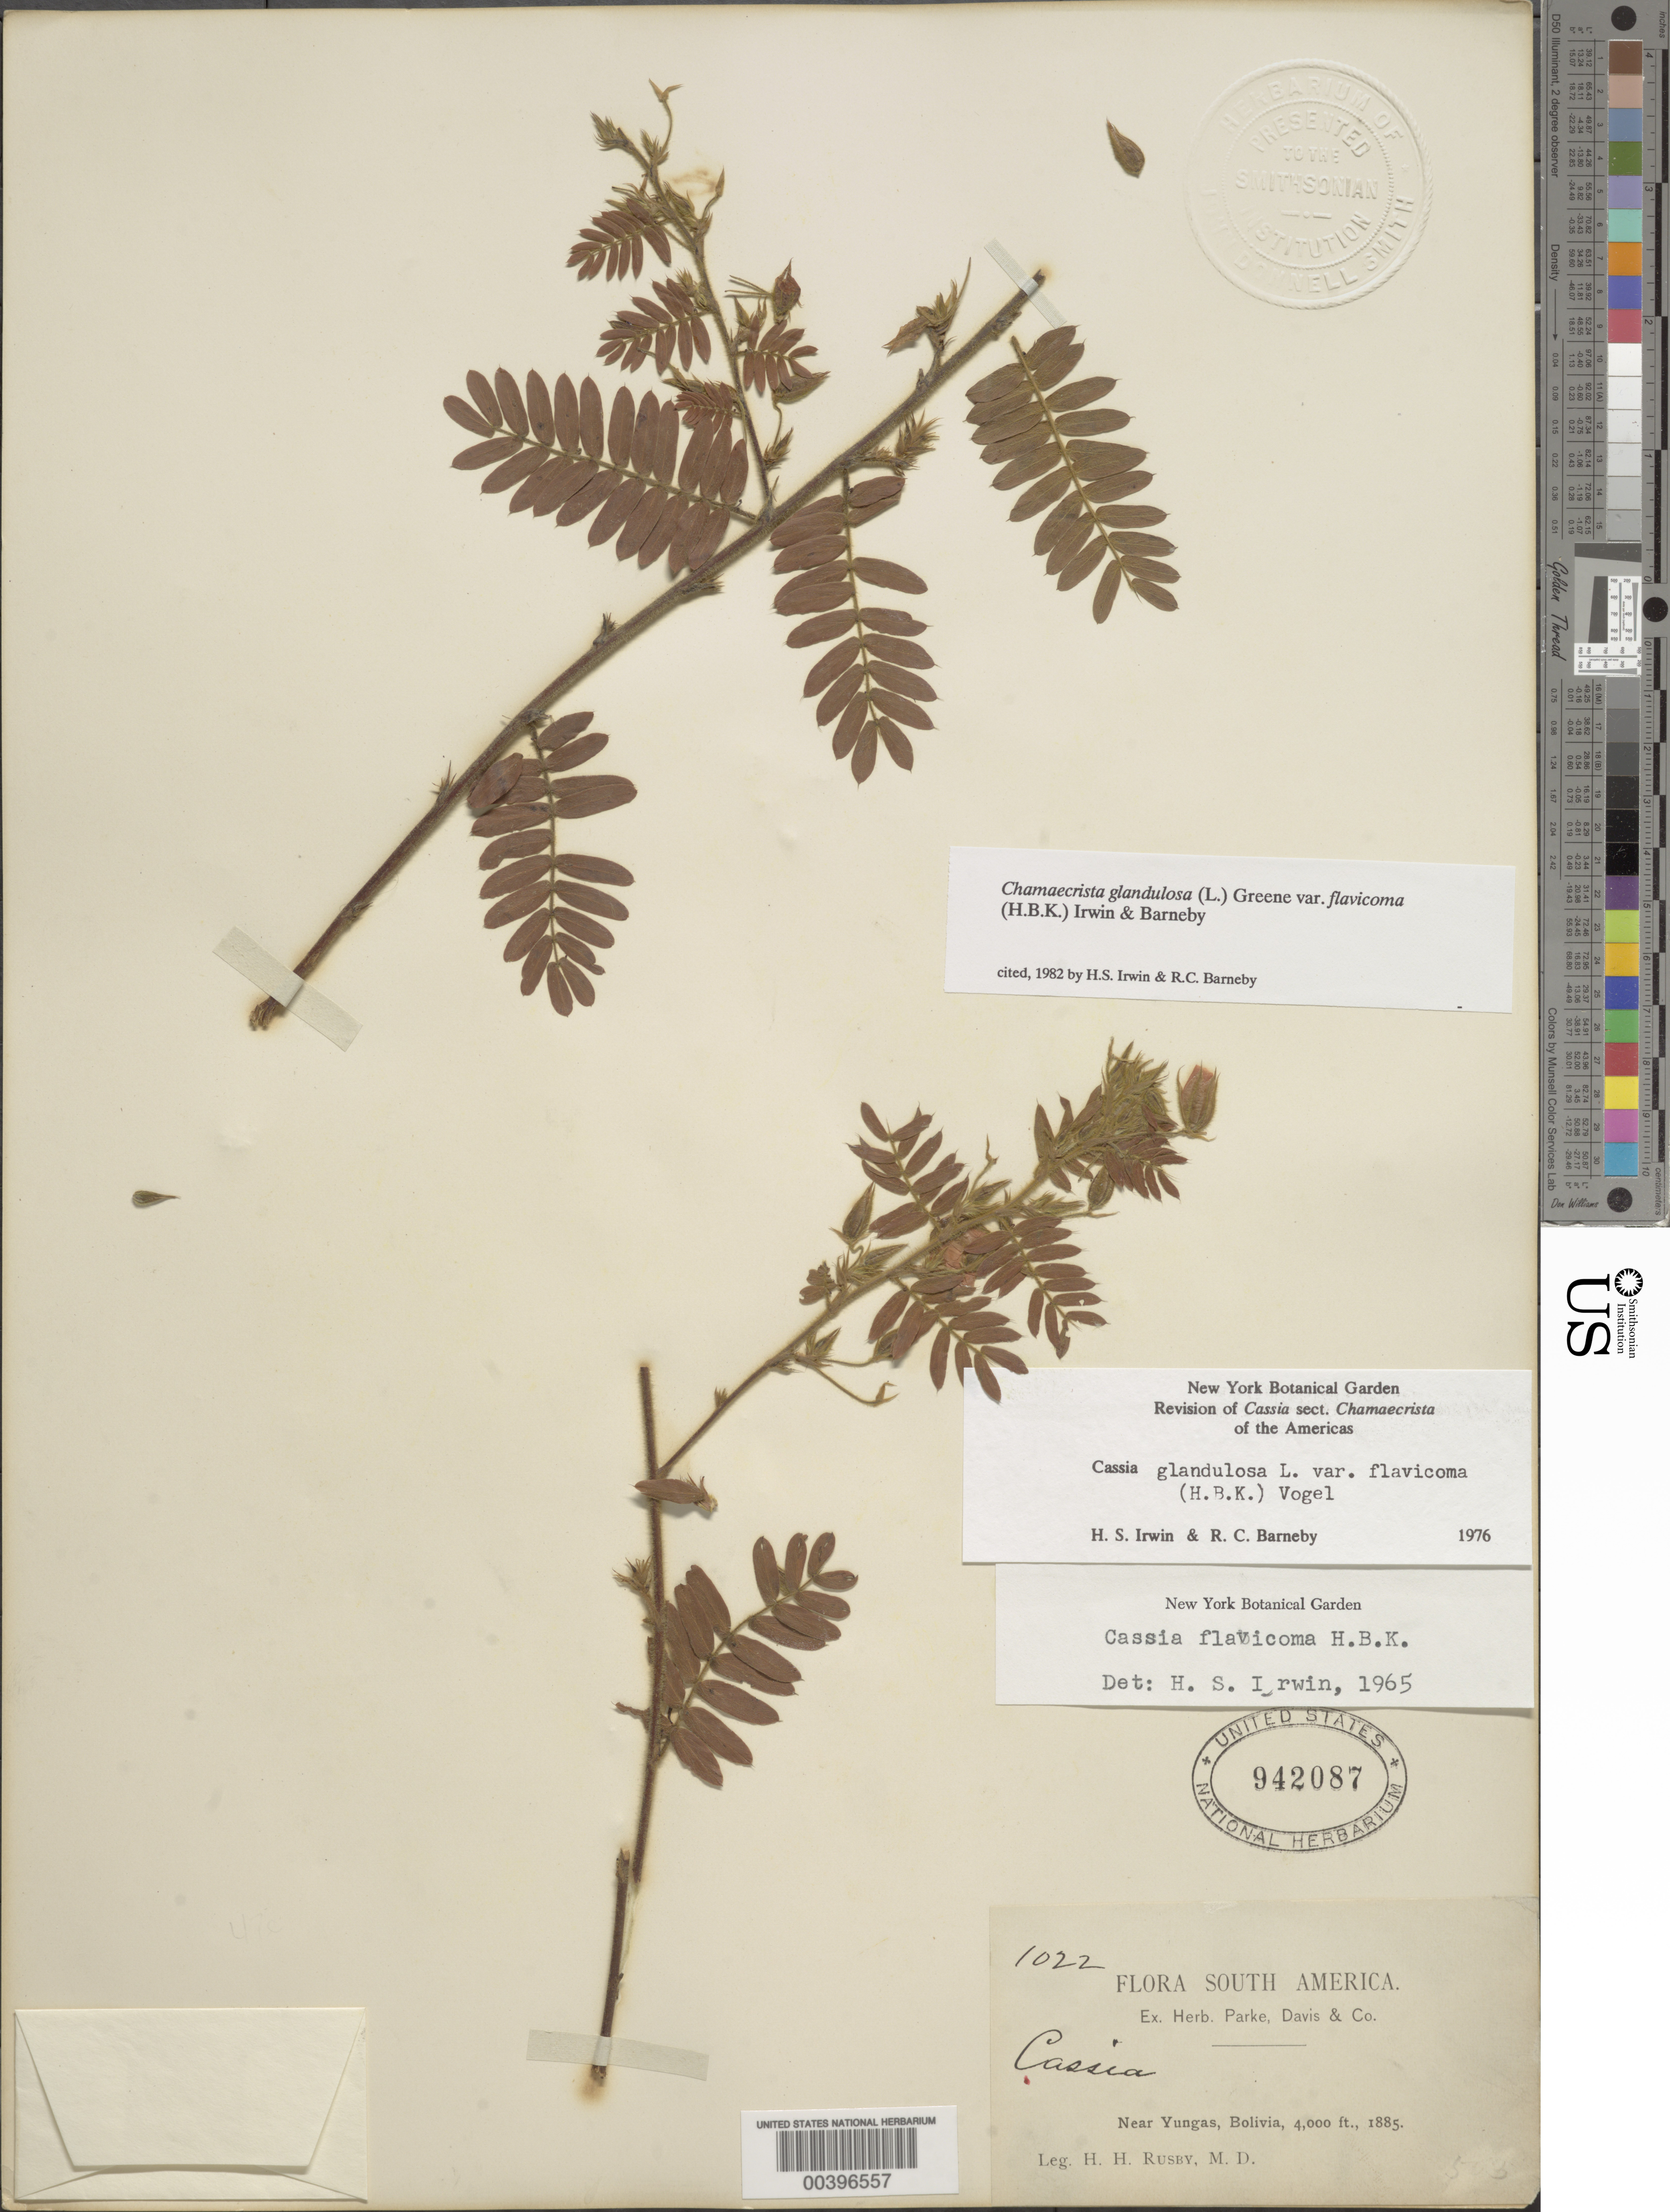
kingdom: Plantae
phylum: Tracheophyta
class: Magnoliopsida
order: Fabales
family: Fabaceae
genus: Chamaecrista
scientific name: Chamaecrista glandulosa var. flavicoma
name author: (Kunth) H.S. Irwin & Barneby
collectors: H. H. Rusby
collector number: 1022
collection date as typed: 1885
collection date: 1885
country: Bolivia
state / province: La Paz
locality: Near Yungas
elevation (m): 1219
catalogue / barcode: US 942087